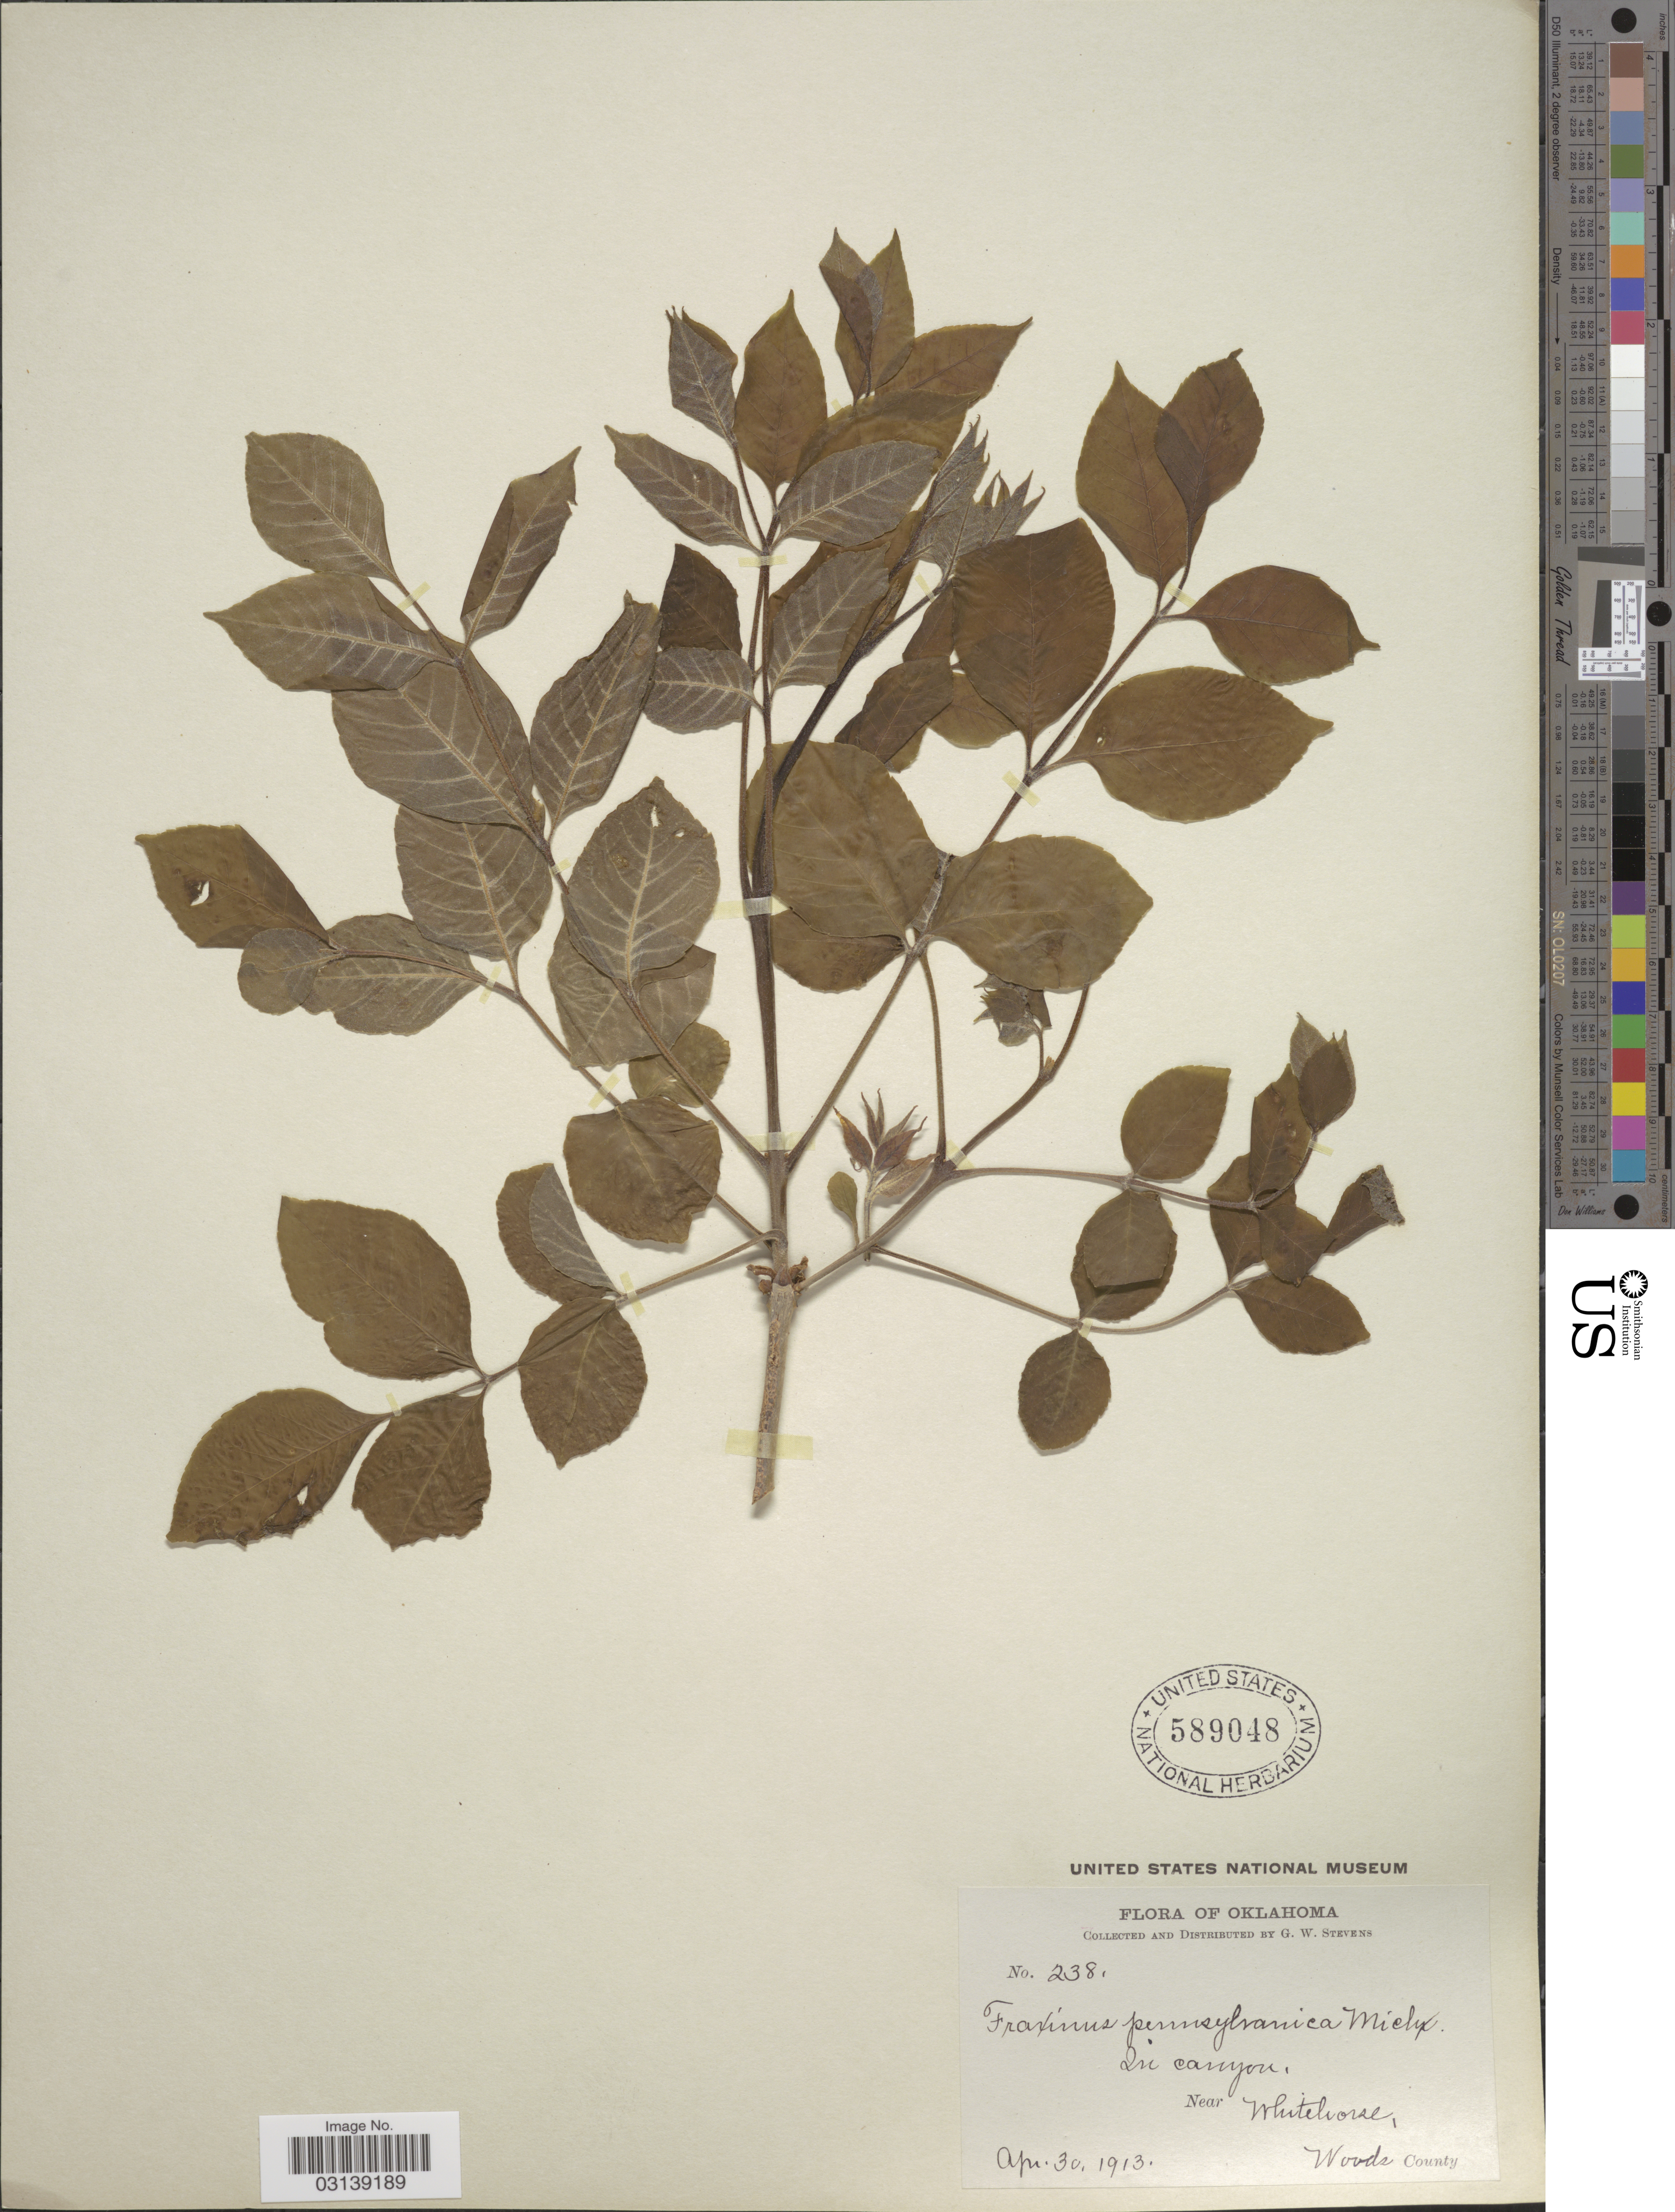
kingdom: Plantae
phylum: Tracheophyta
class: Magnoliopsida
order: Lamiales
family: Oleaceae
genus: Fraxinus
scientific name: Fraxinus pennsylvanica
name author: Marshall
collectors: G. W. Stevens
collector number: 238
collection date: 1913-04-30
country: United States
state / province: Oklahoma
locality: In Canyon, Near Whitehouse, Woods County.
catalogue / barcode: US 589048